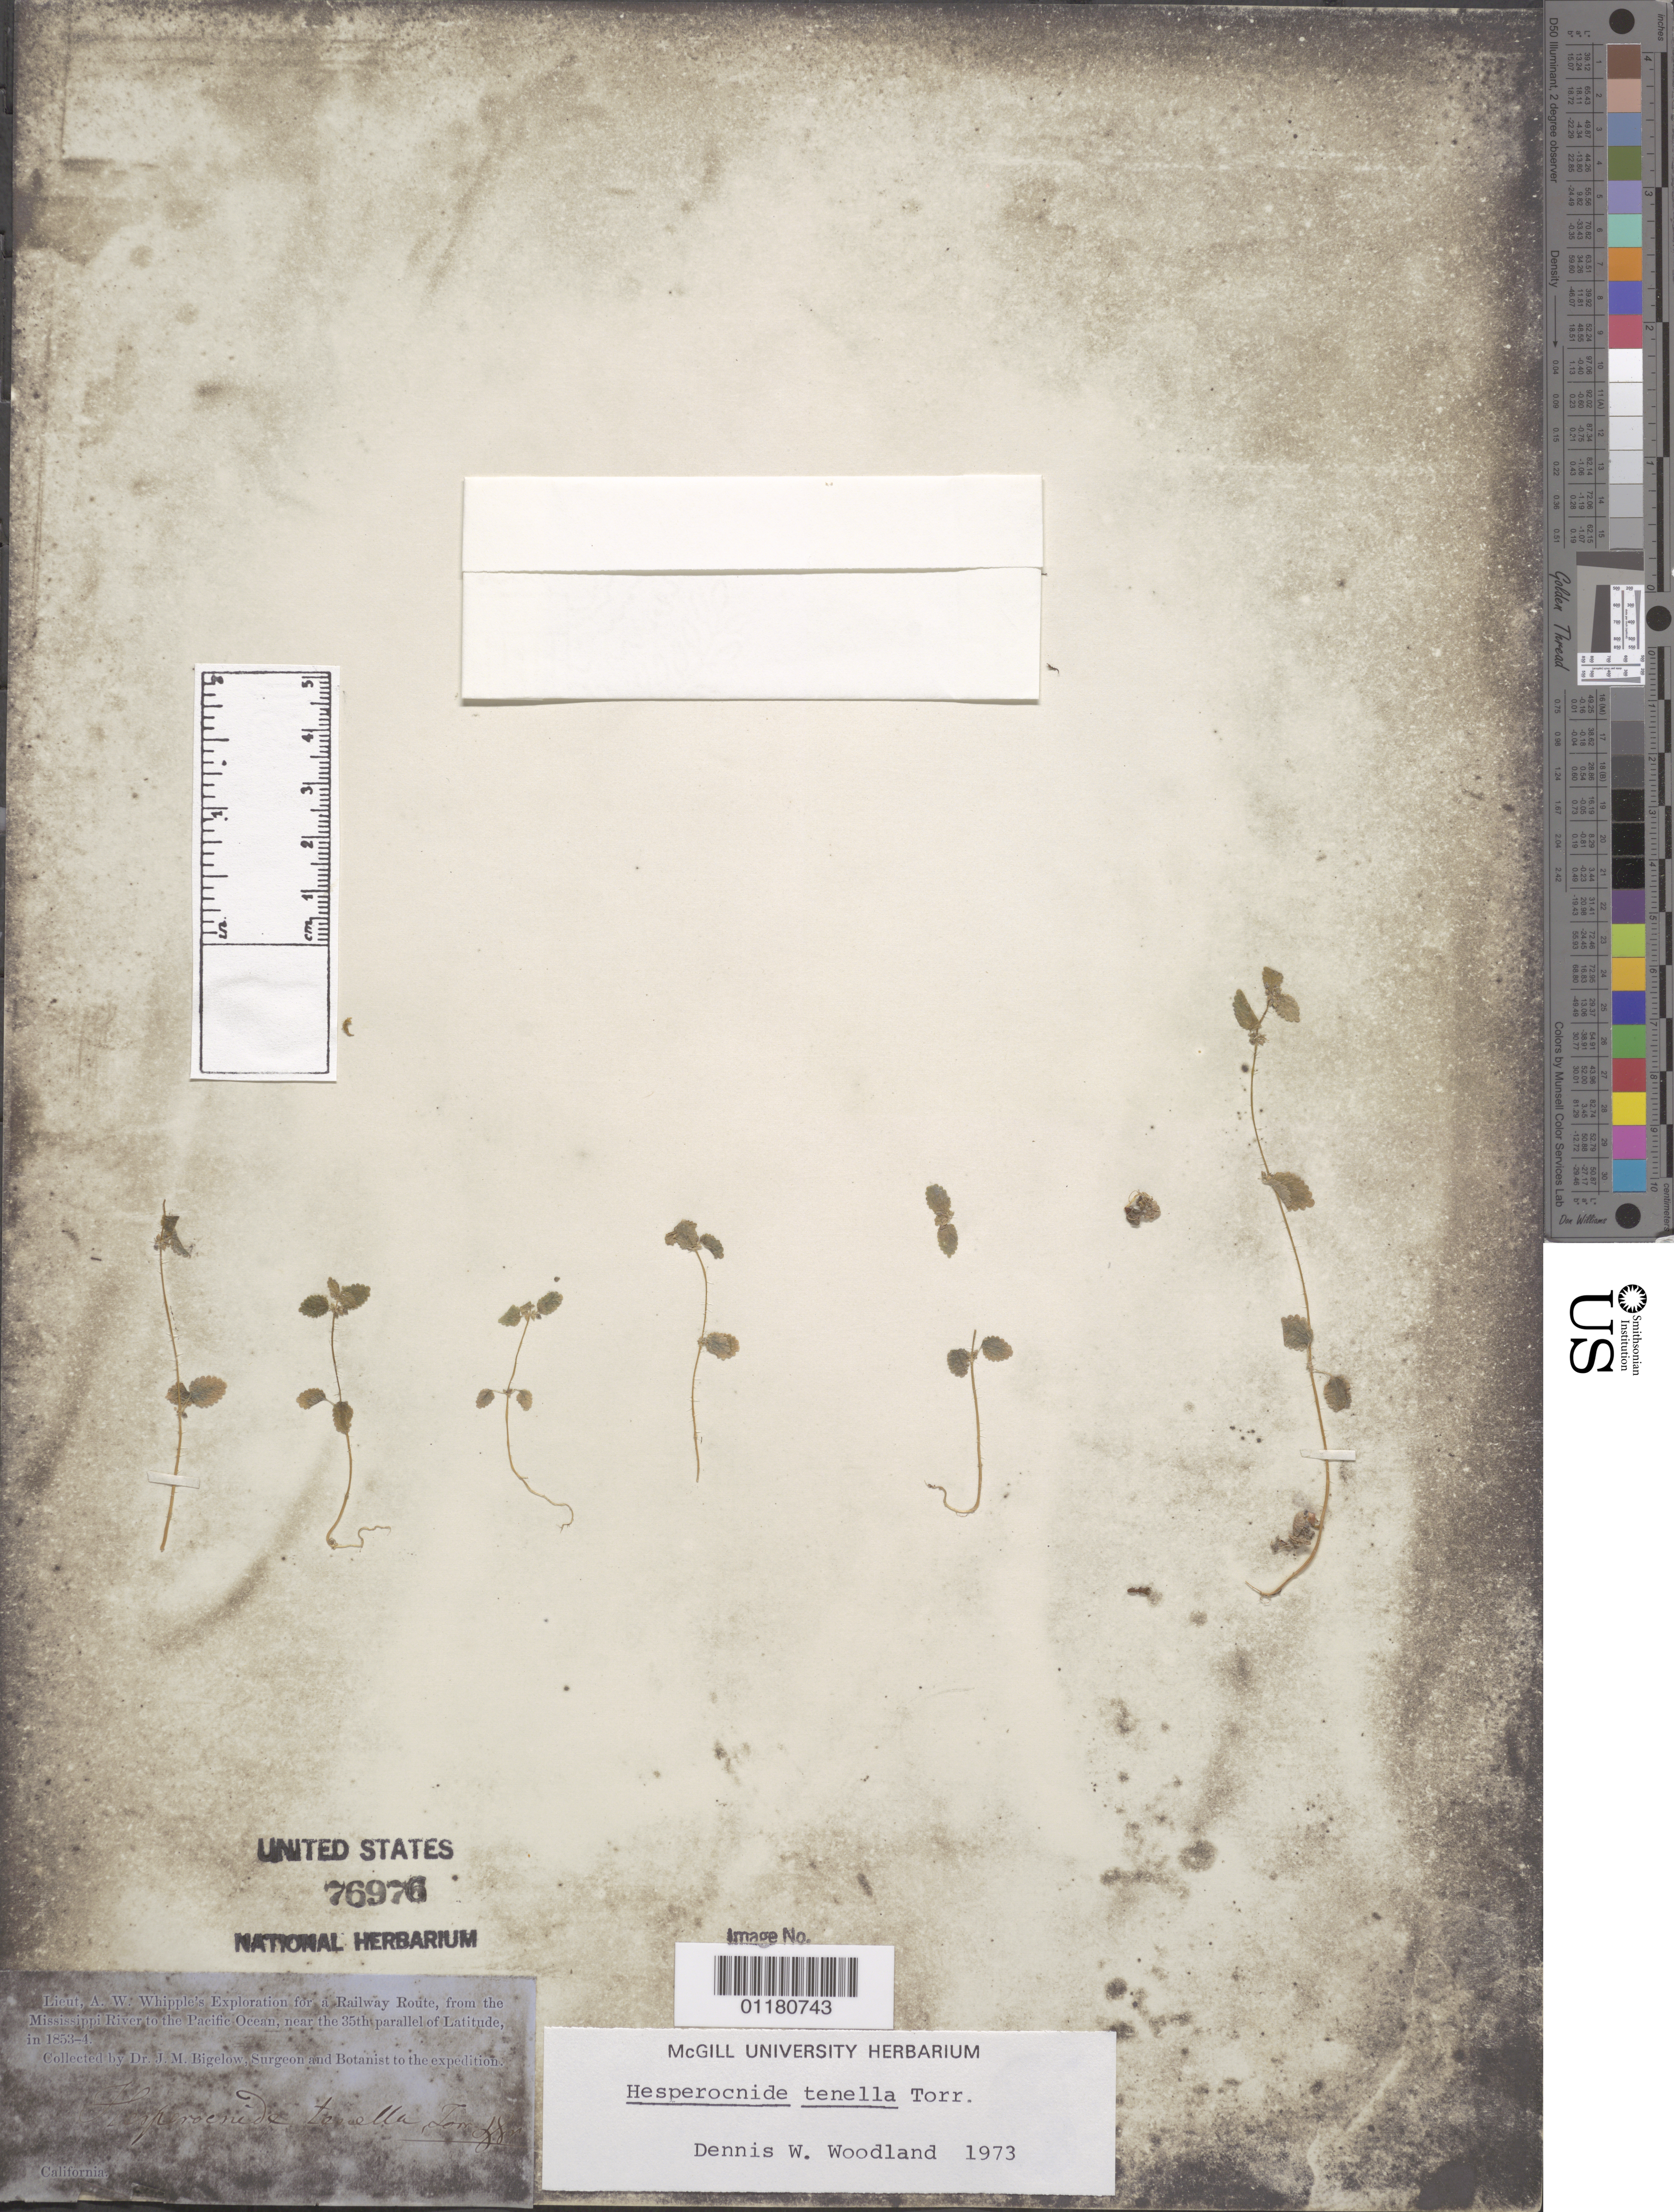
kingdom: Plantae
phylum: Tracheophyta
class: Magnoliopsida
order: Rosales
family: Urticaceae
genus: Hesperocnide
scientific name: Hesperocnide tenella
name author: Torr.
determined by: Woodland, Dennis, (AUB), Andrews University (UNITED STATES)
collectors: J. M. Bigelow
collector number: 916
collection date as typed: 1853 to -- --- 1854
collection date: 1853/1854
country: United States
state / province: California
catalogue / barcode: US 76976